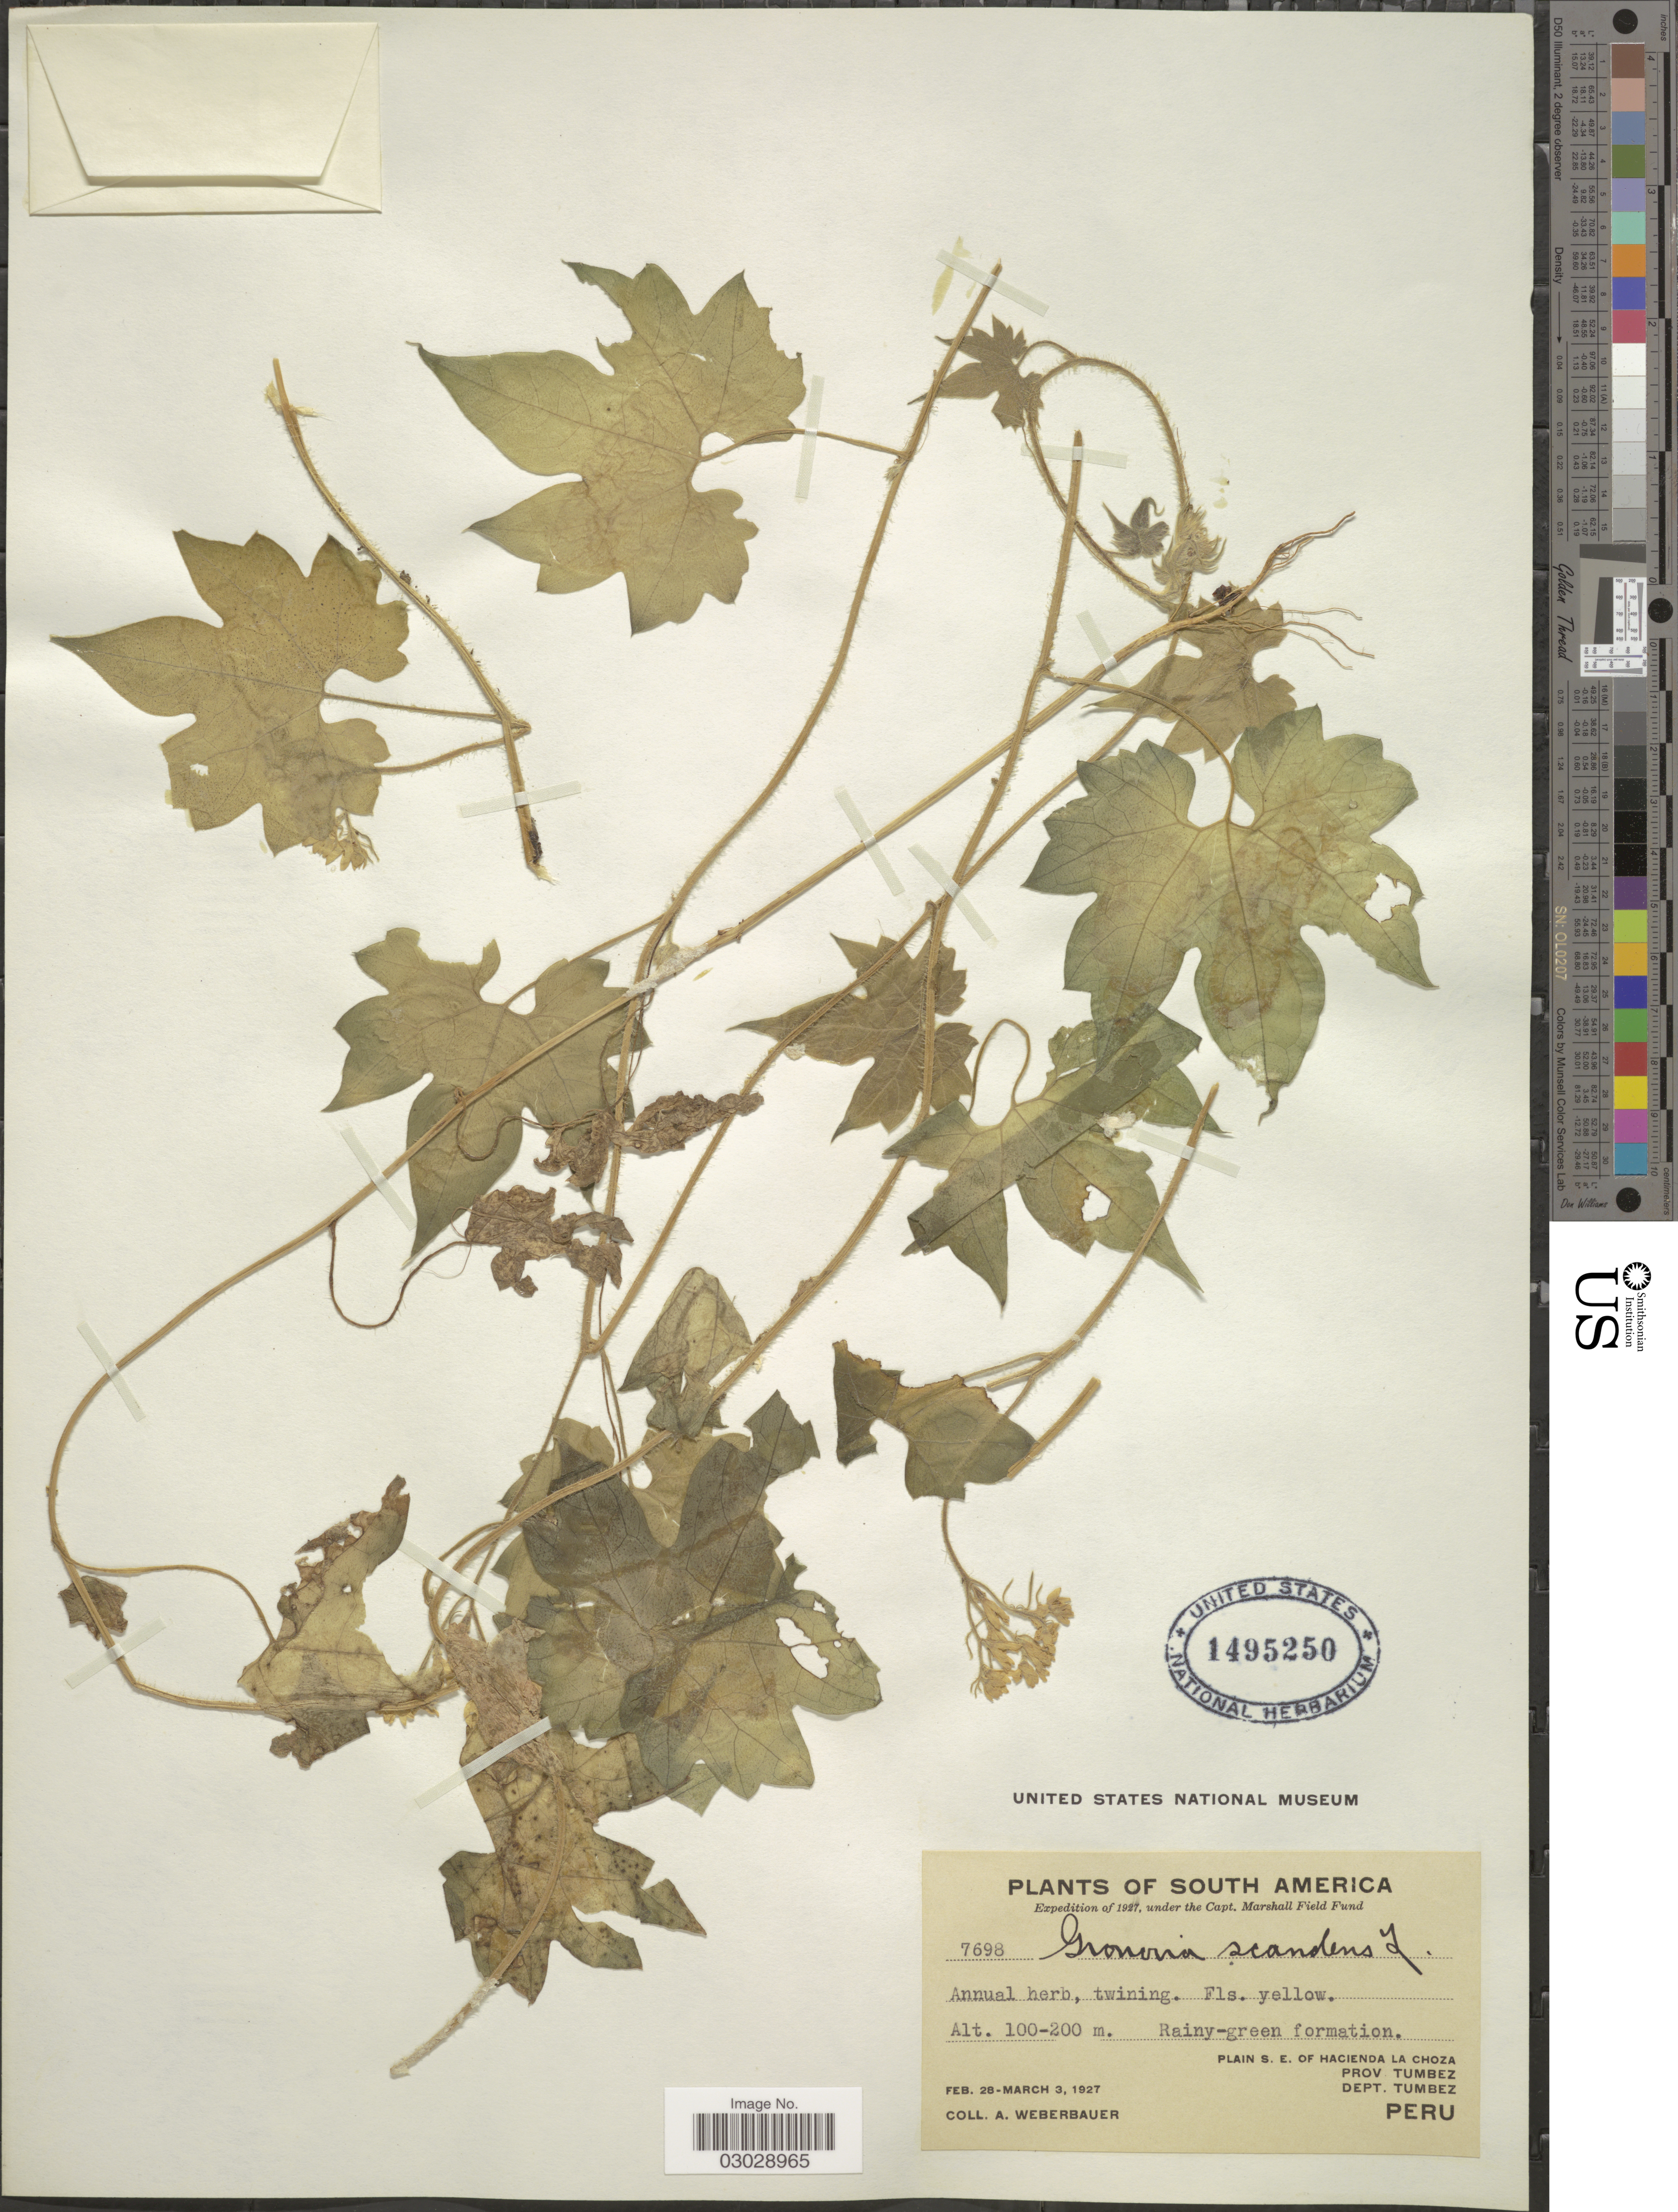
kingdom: Plantae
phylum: Tracheophyta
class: Magnoliopsida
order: Cornales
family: Loasaceae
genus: Gronovia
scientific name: Gronovia scandens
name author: L.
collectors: A. Weberbauer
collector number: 7698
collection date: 1927-02-28/1927-03-03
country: Peru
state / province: Tumbes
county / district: Tumbes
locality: Plains S. E. of Hacienda La Choza. Prov. Tumbez. Dept. Tumbez.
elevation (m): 100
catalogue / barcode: US 1495250